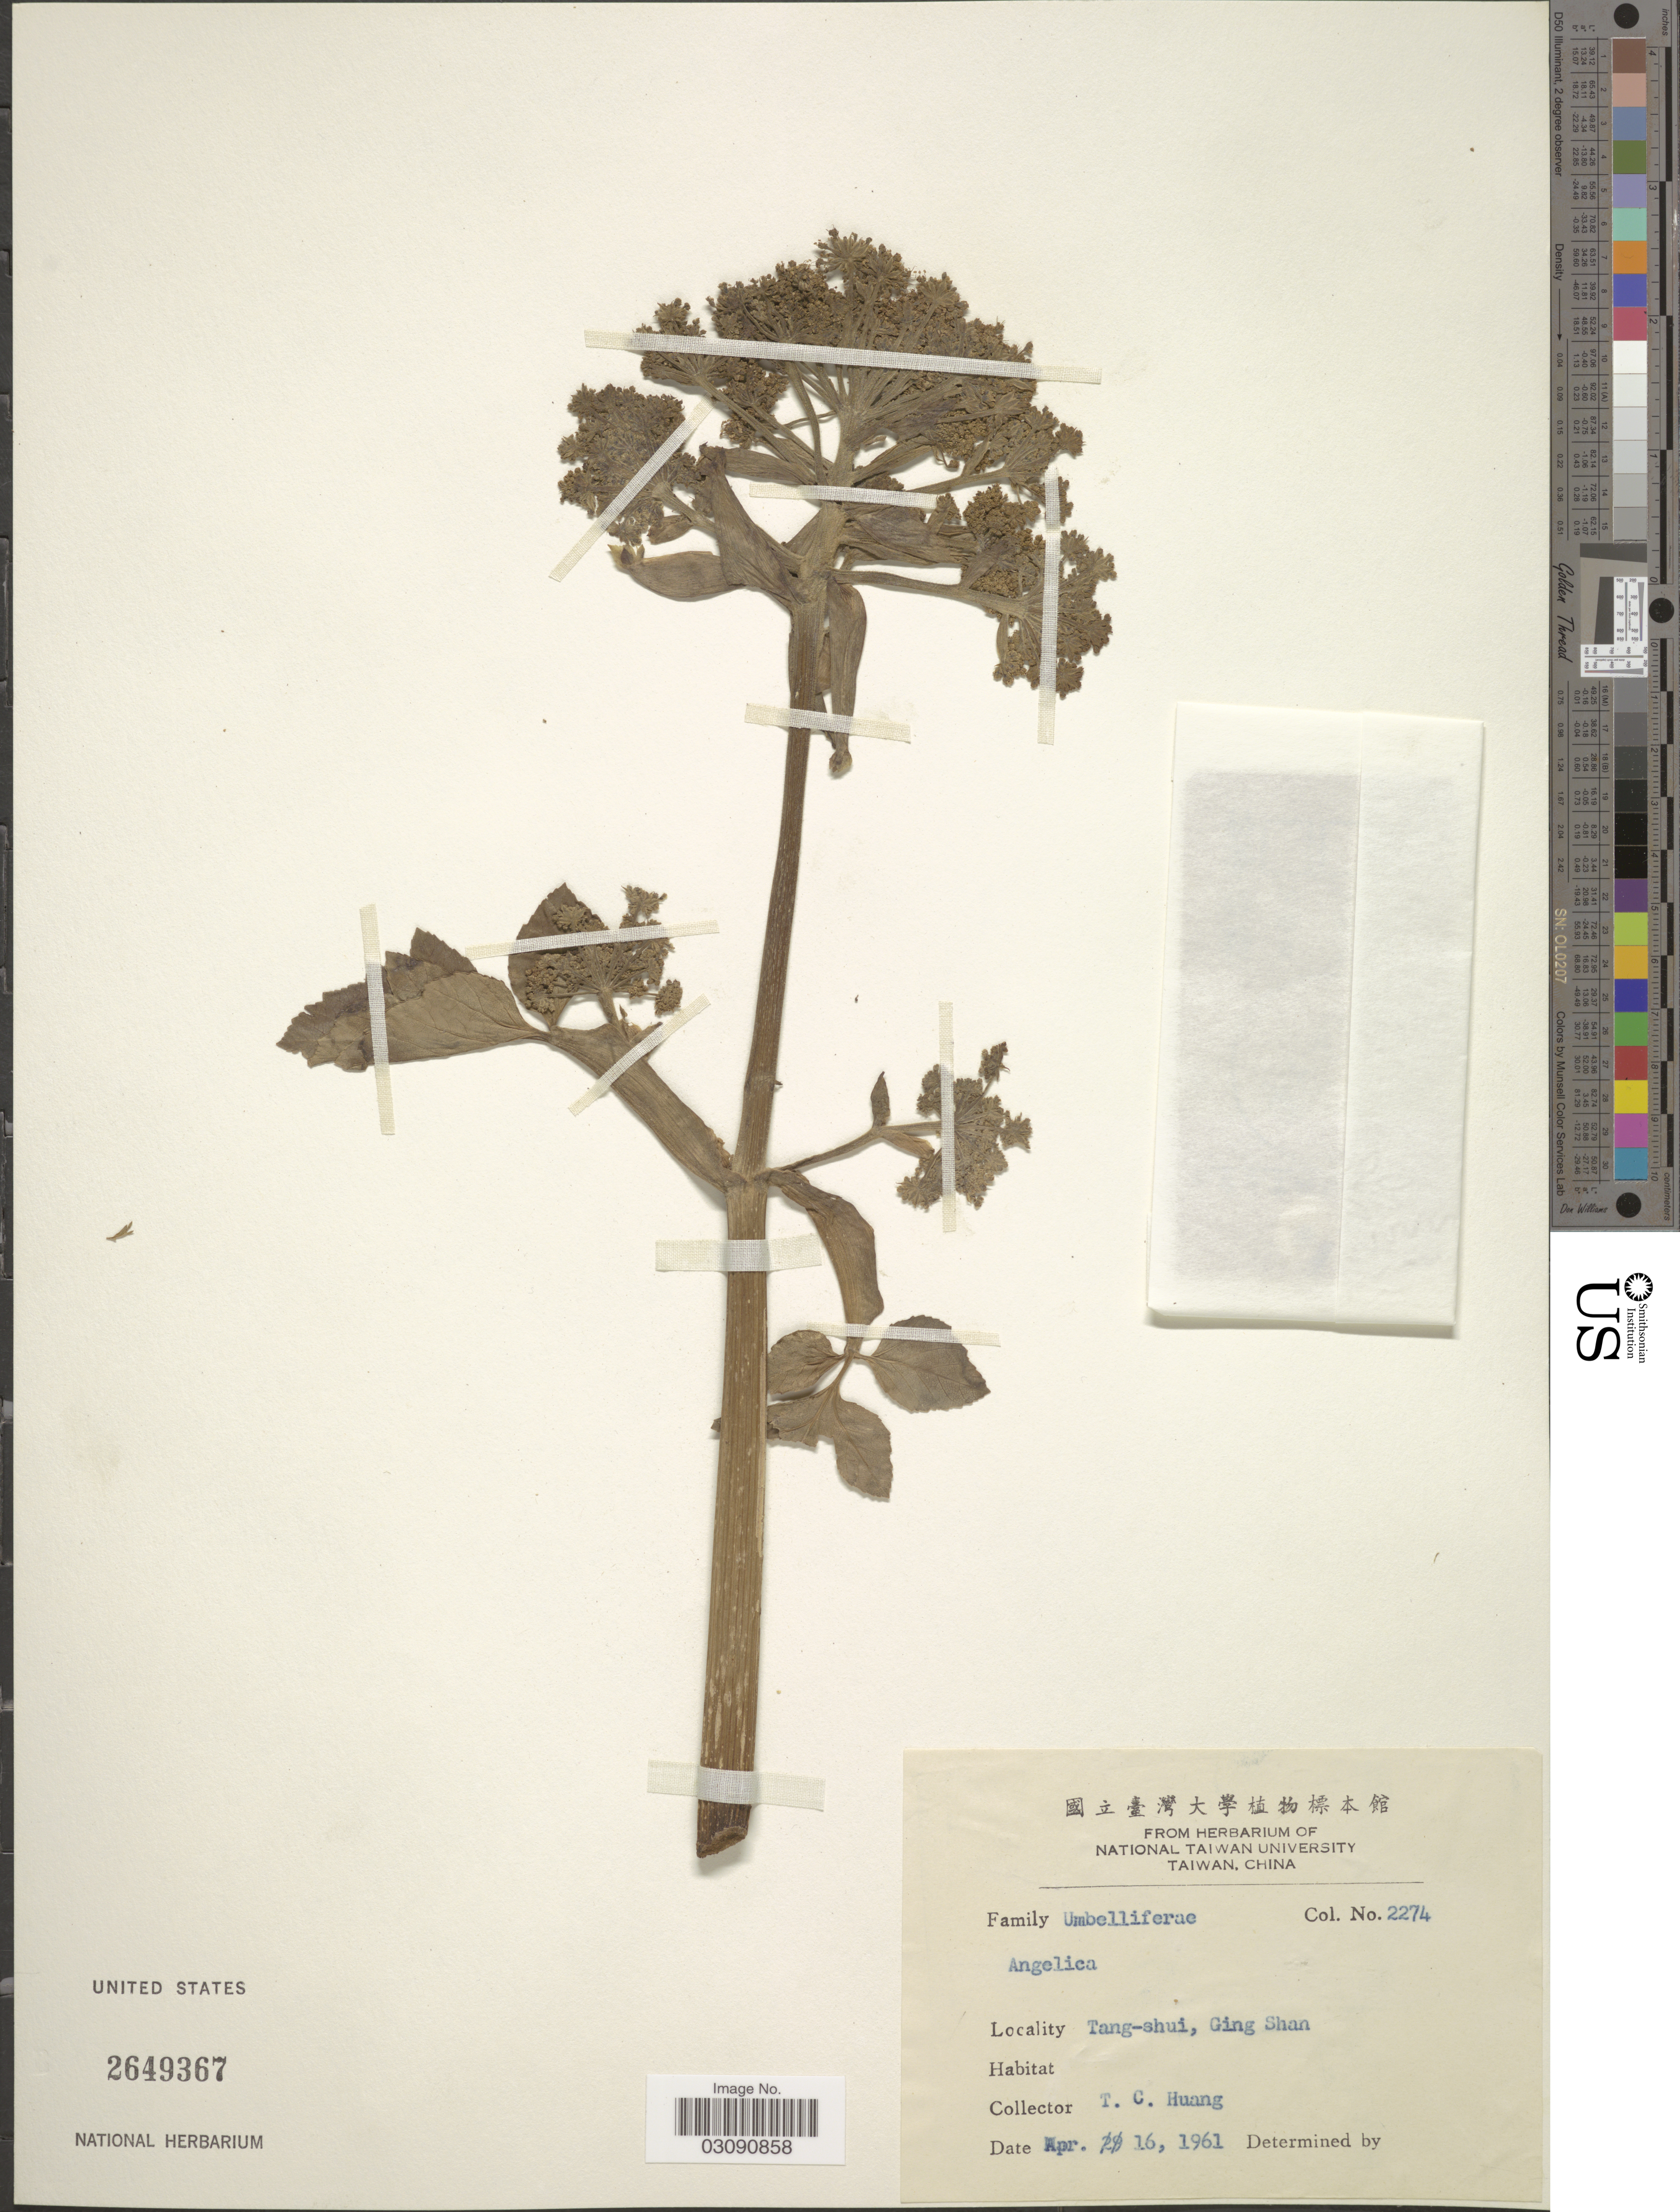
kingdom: Plantae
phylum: Tracheophyta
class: Magnoliopsida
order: Apiales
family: Apiaceae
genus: Angelica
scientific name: Angelica sp.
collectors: T. Huang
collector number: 2274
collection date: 1961-04-16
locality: Tang-shui, Ging Shan.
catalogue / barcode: US 2649367